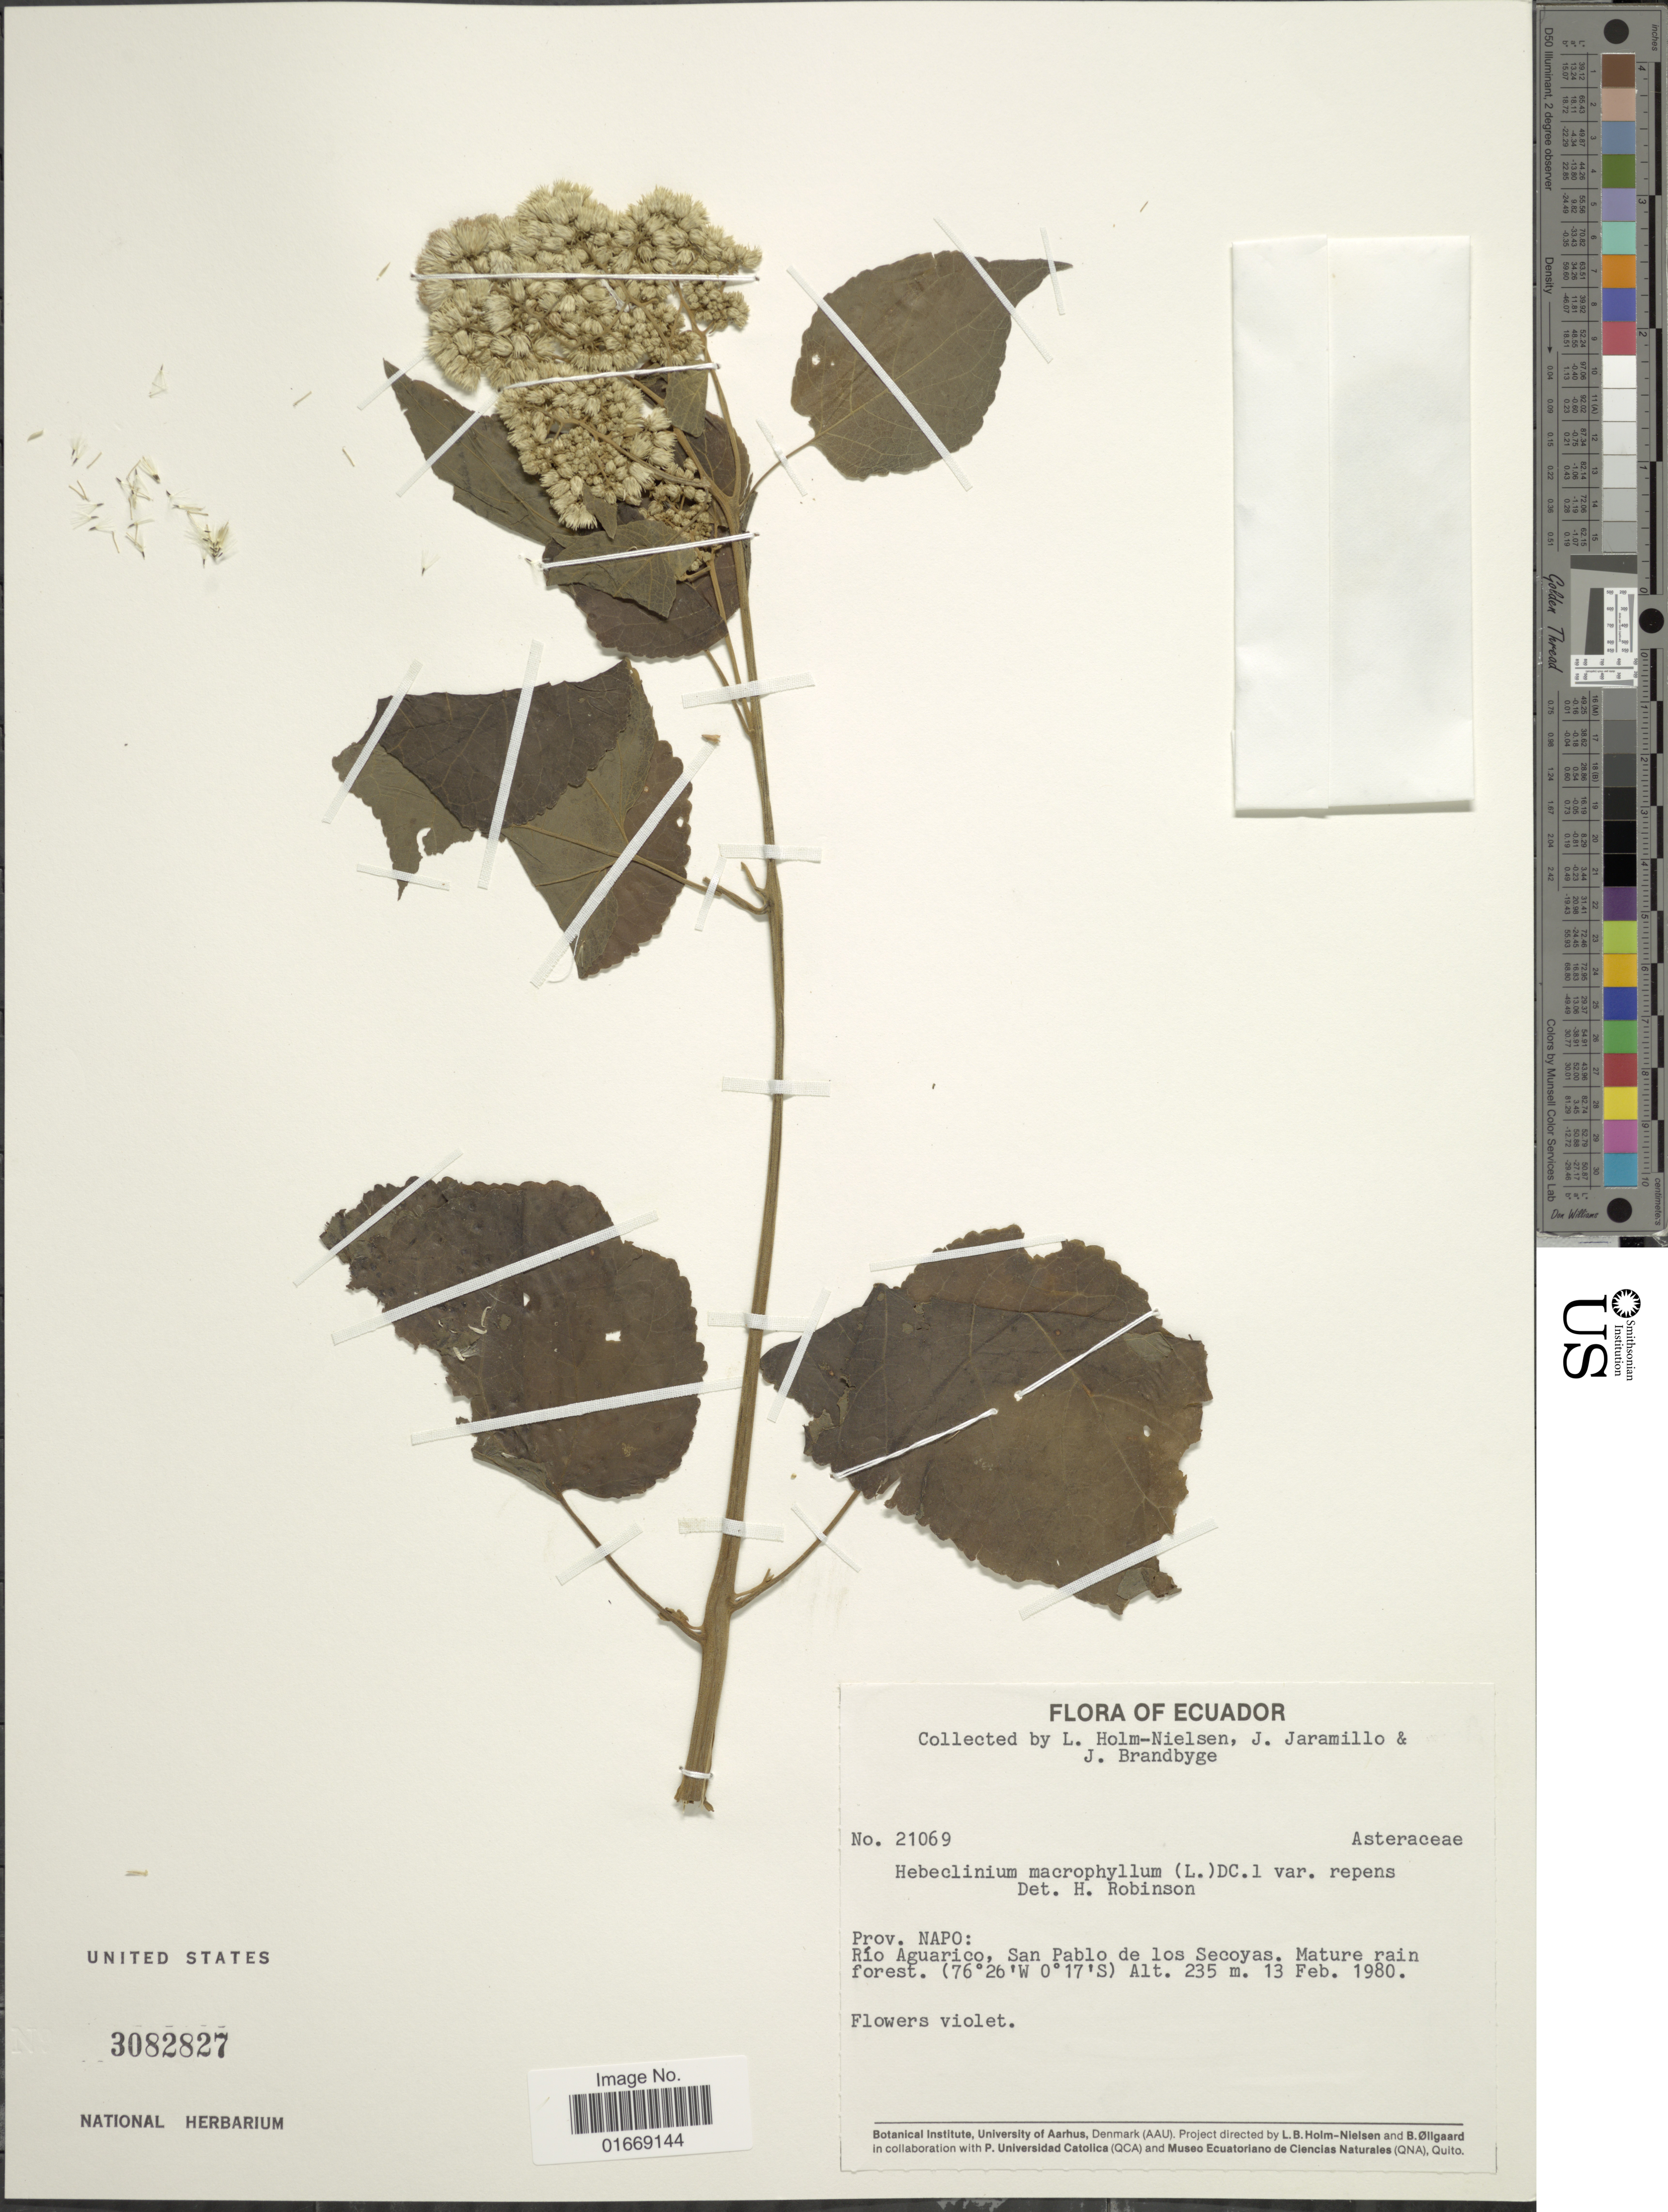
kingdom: Plantae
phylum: Tracheophyta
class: Magnoliopsida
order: Asterales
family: Asteraceae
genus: Hebeclinium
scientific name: Hebeclinium macrophyllum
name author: (L.) DC.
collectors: L. B. Holm-Nielsen, J. Jaramillo & J. Brandbyge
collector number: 21069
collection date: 1980-02-13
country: Ecuador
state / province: Napo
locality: Rio Aguarico, San Pablo de los Secoyas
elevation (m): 235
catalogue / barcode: US 3082827